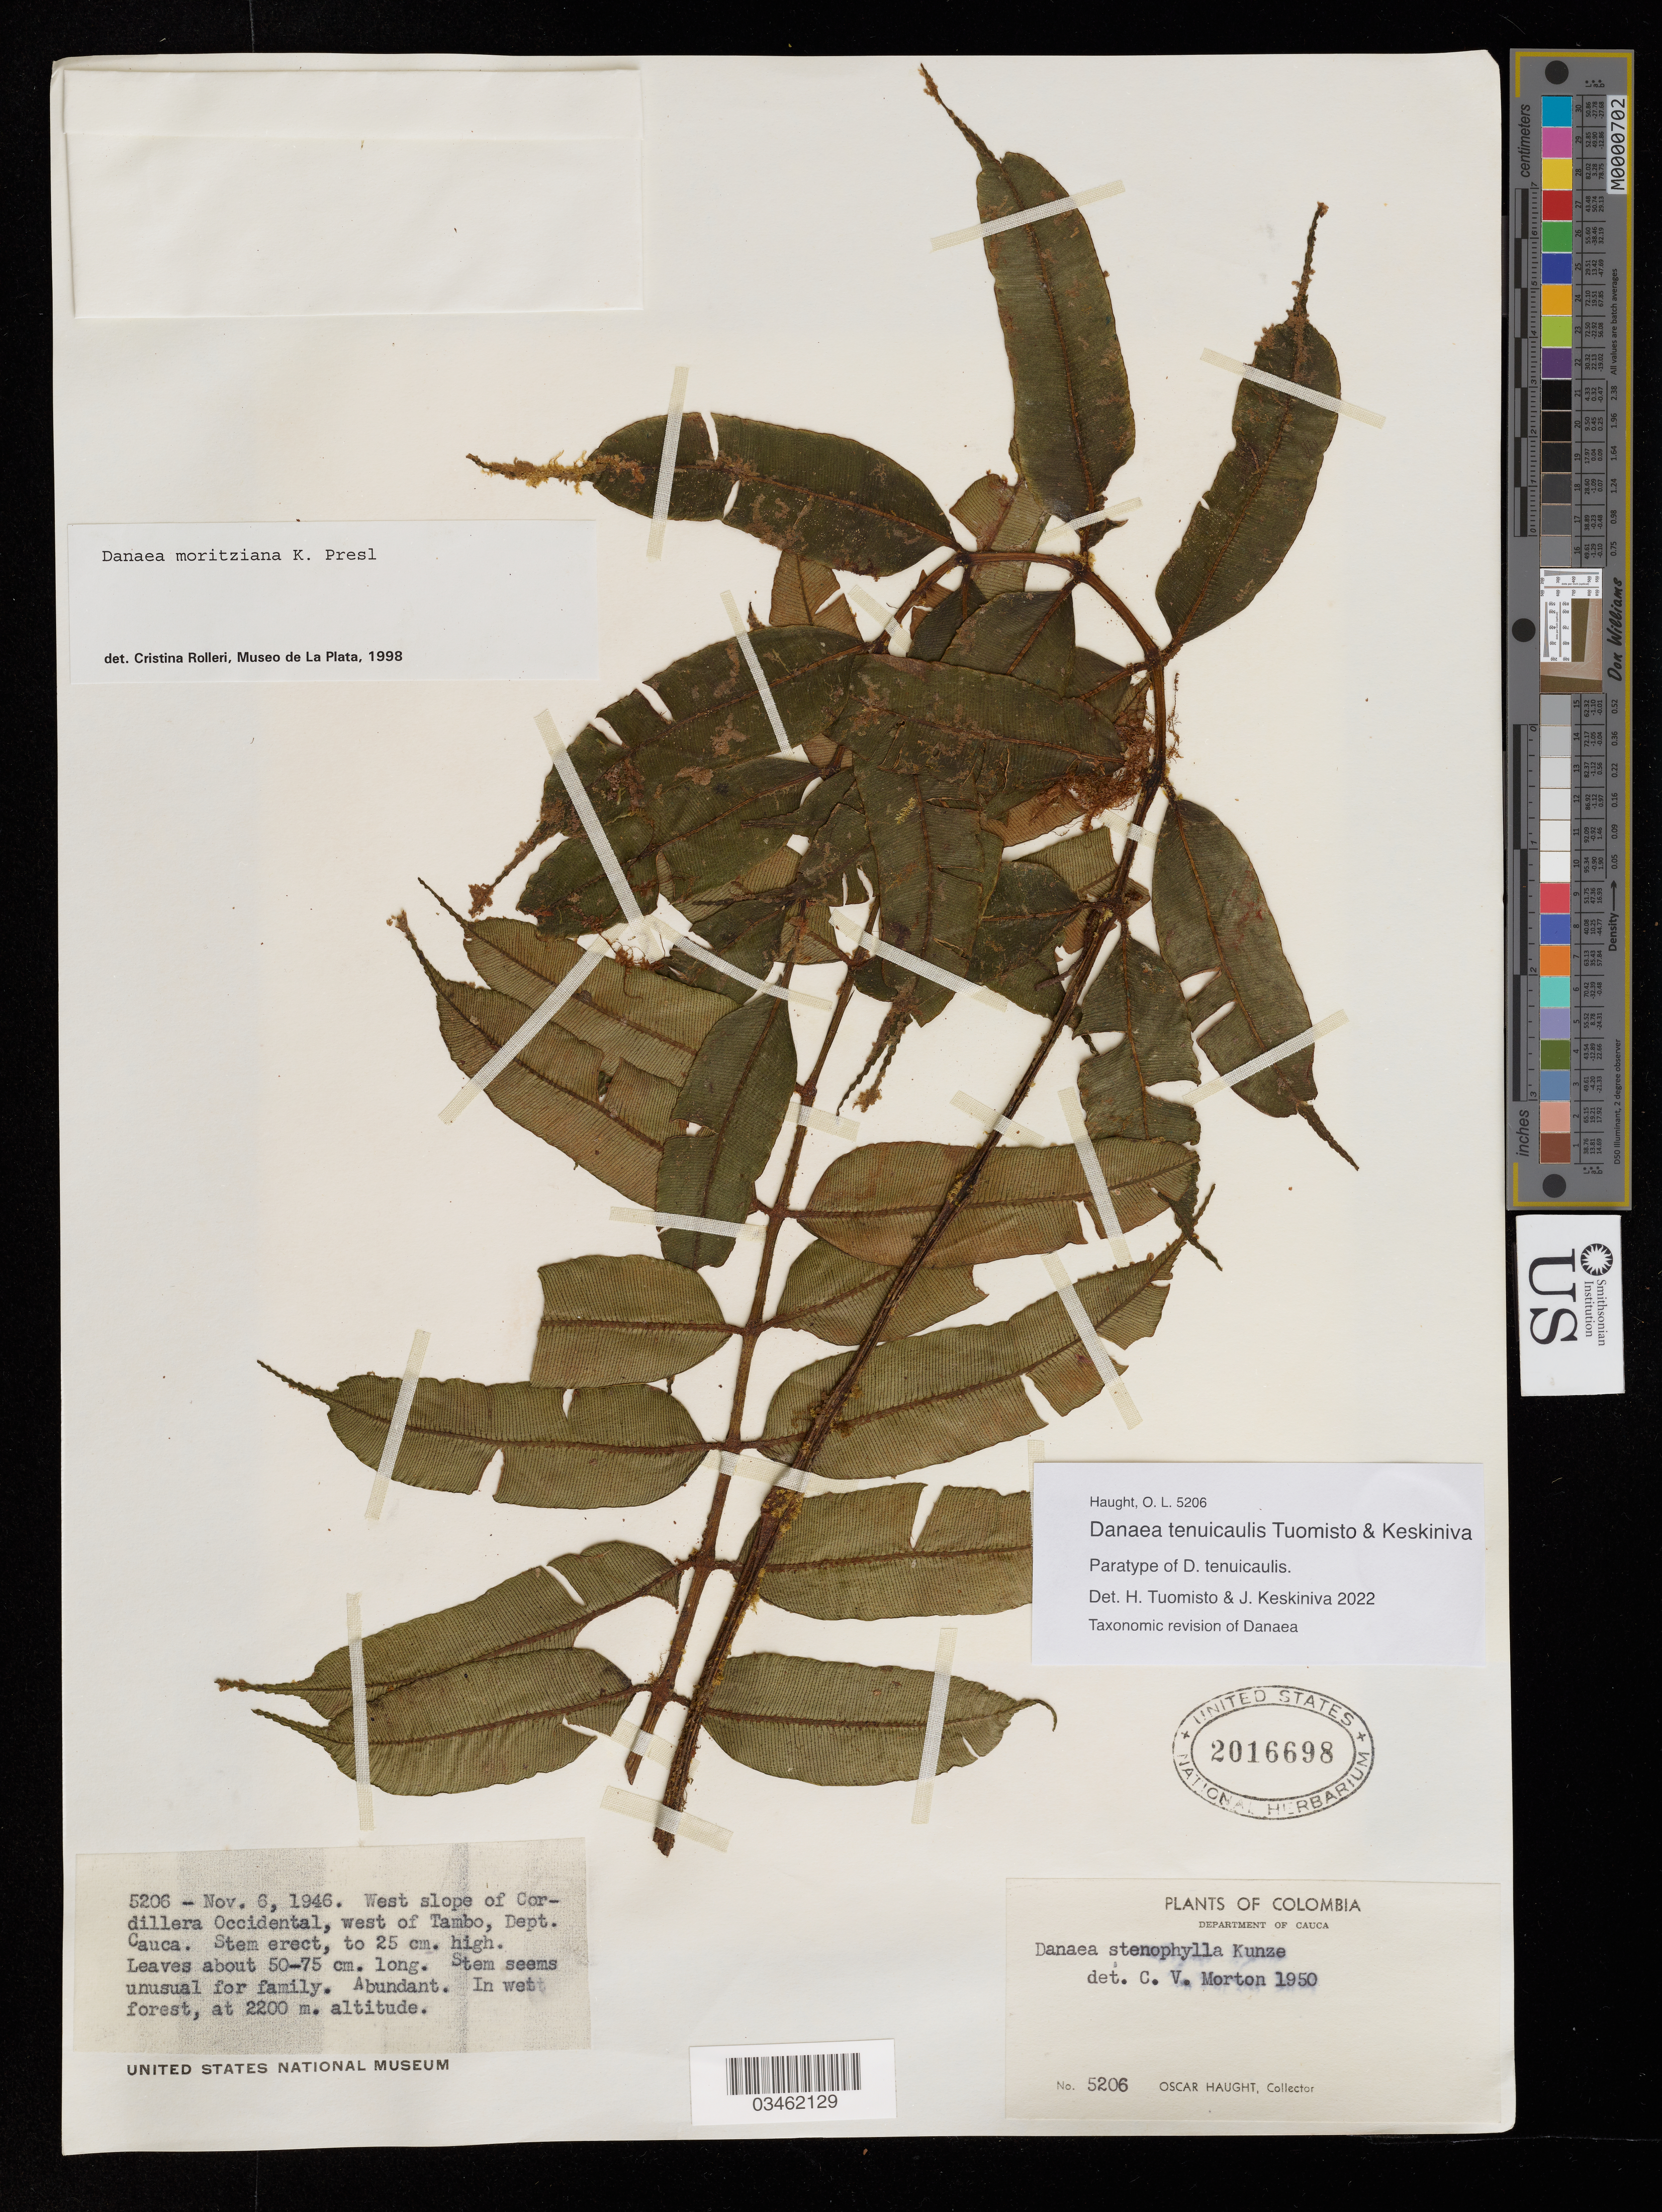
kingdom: Plantae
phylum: Tracheophyta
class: Polypodiopsida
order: Marattiales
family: Marattiaceae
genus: Danaea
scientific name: Danaea tenuicaulis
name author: Tuomisto & Keskiniva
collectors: O. L. Haught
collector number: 5206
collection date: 1946-11-06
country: Colombia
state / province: Cauca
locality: West slope of Cordillera Occidental, west of Tambo, Dept. Cauca.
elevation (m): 2200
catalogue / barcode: US 2016698